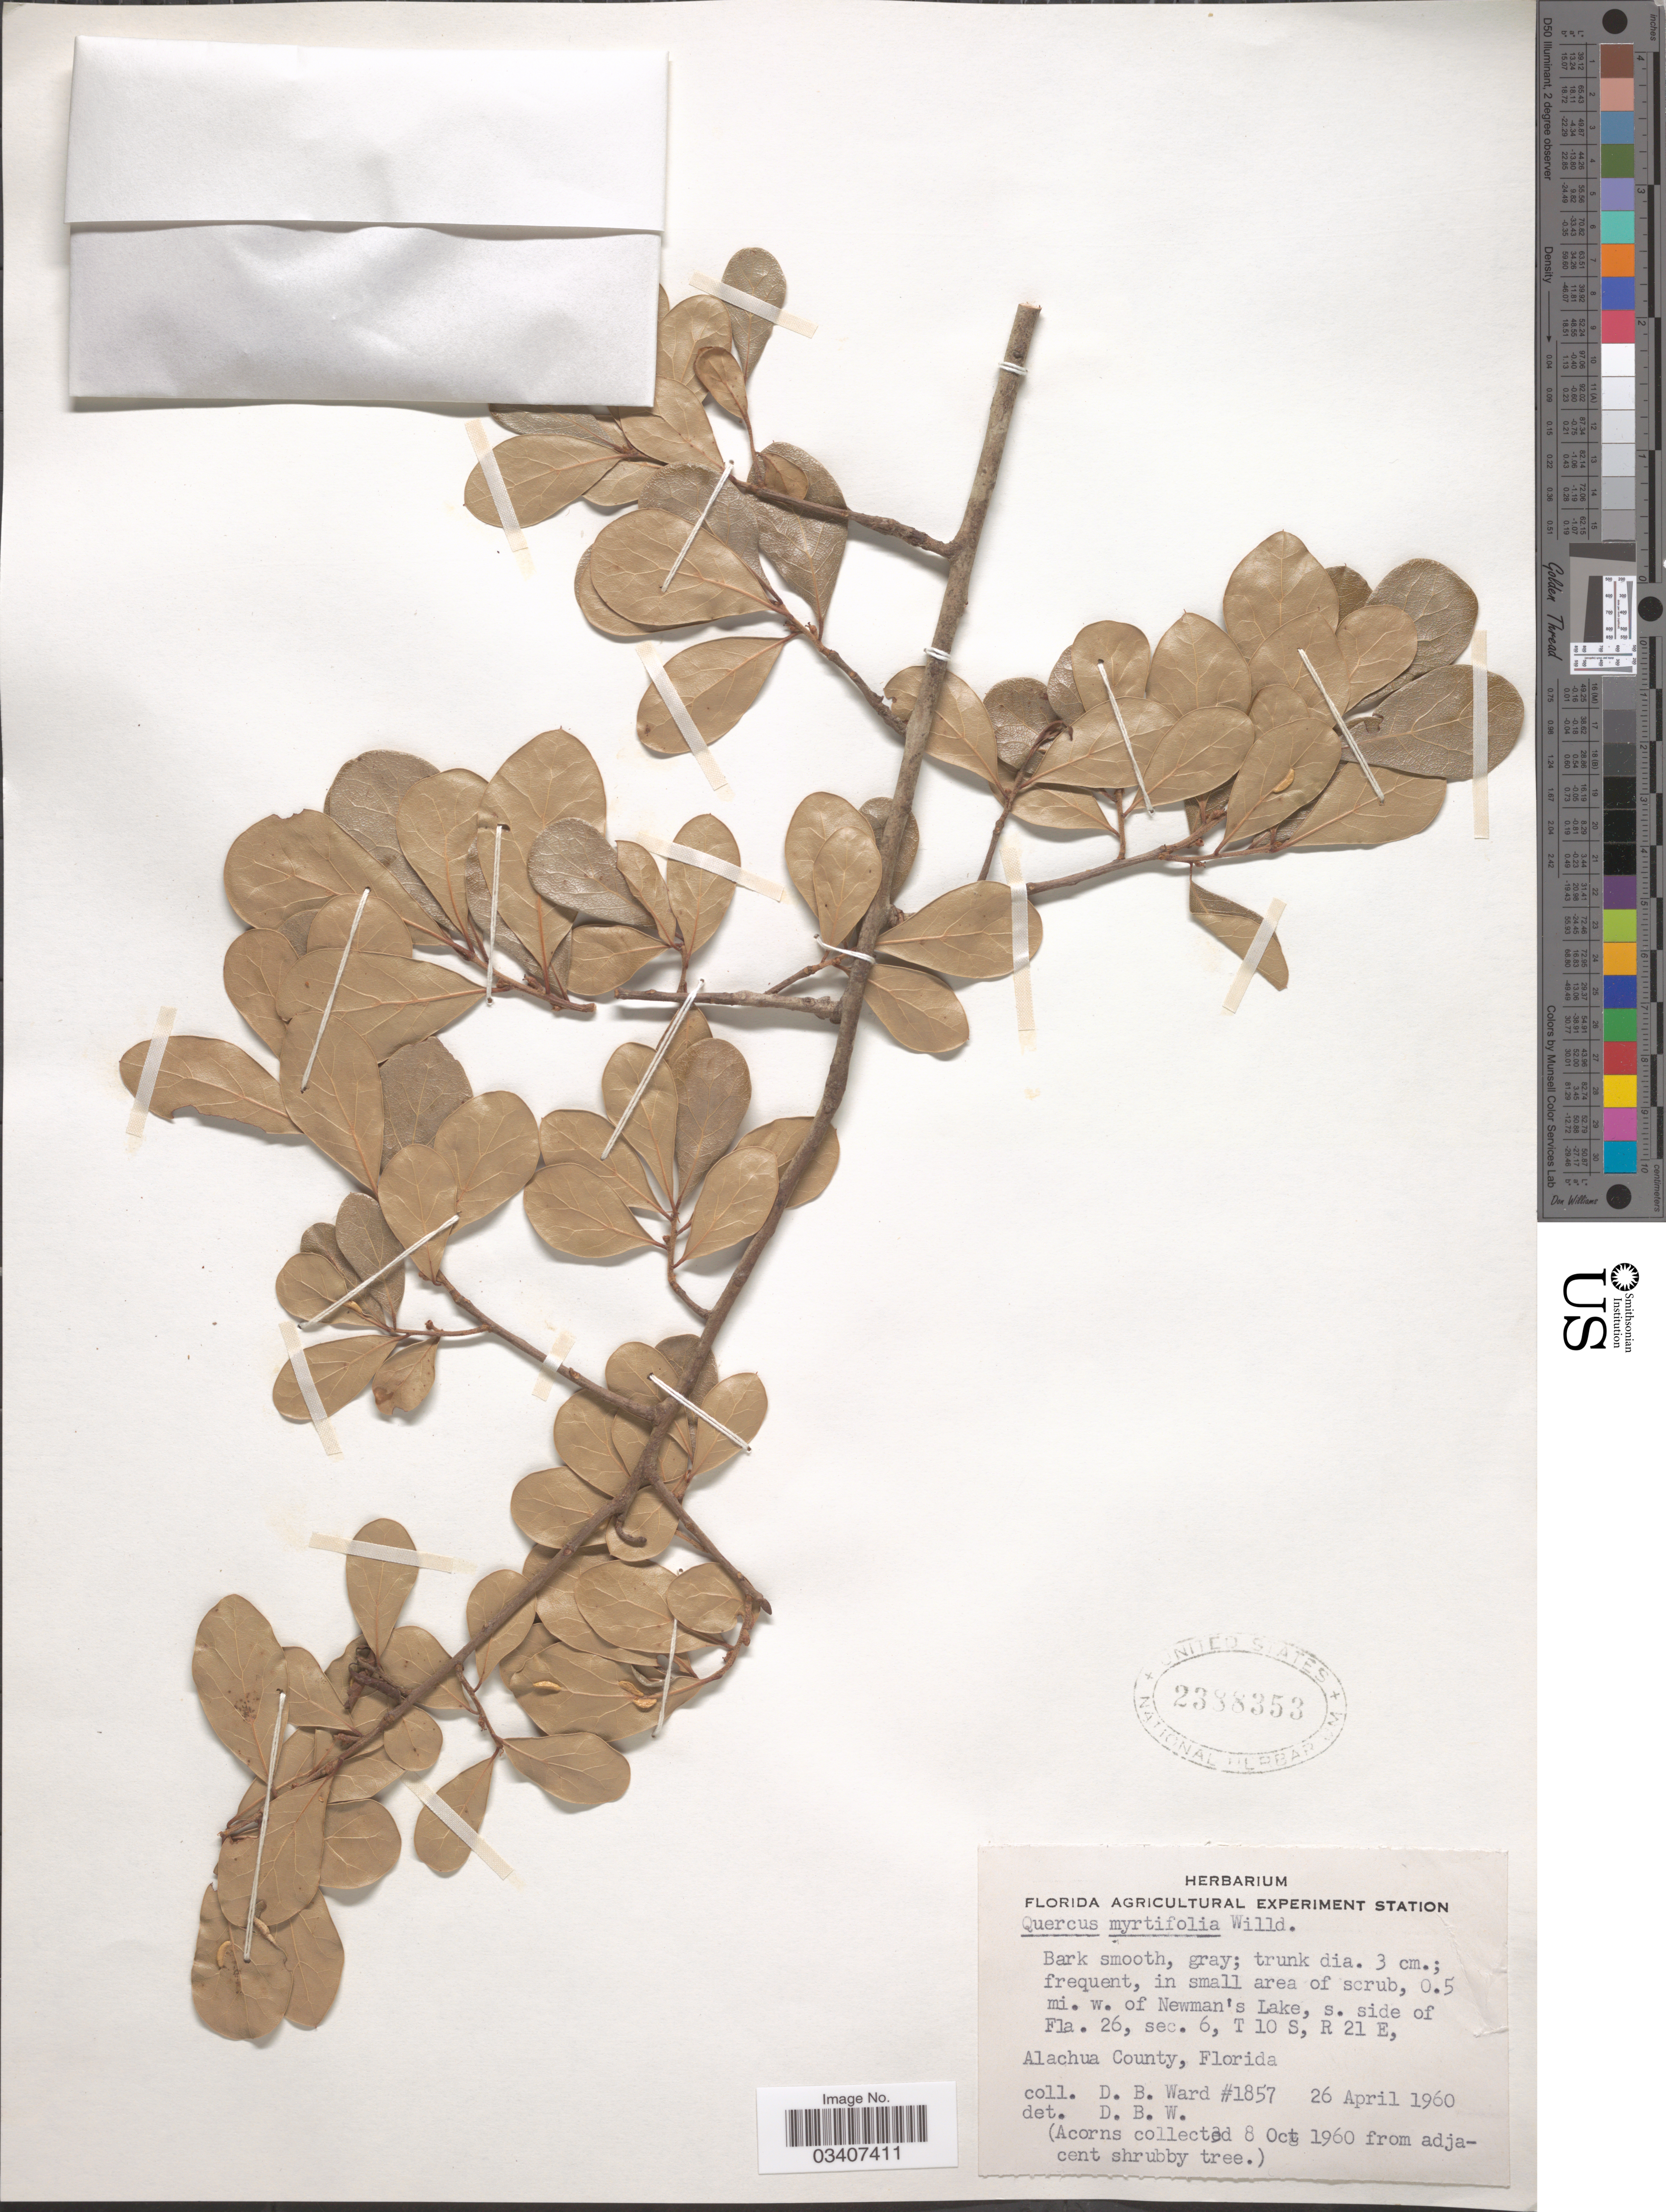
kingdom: Plantae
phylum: Tracheophyta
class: Magnoliopsida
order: Fagales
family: Fagaceae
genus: Quercus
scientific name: Quercus myrtifolia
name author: Willd.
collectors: D. B. Ward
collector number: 1857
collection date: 1960-04-26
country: United States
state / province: Florida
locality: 0.5 mi. w. of Newman's Lake, s. side of Fla. 26, sec. 6, T 10 S, R 21 E, Alachua County.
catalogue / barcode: US 2388353